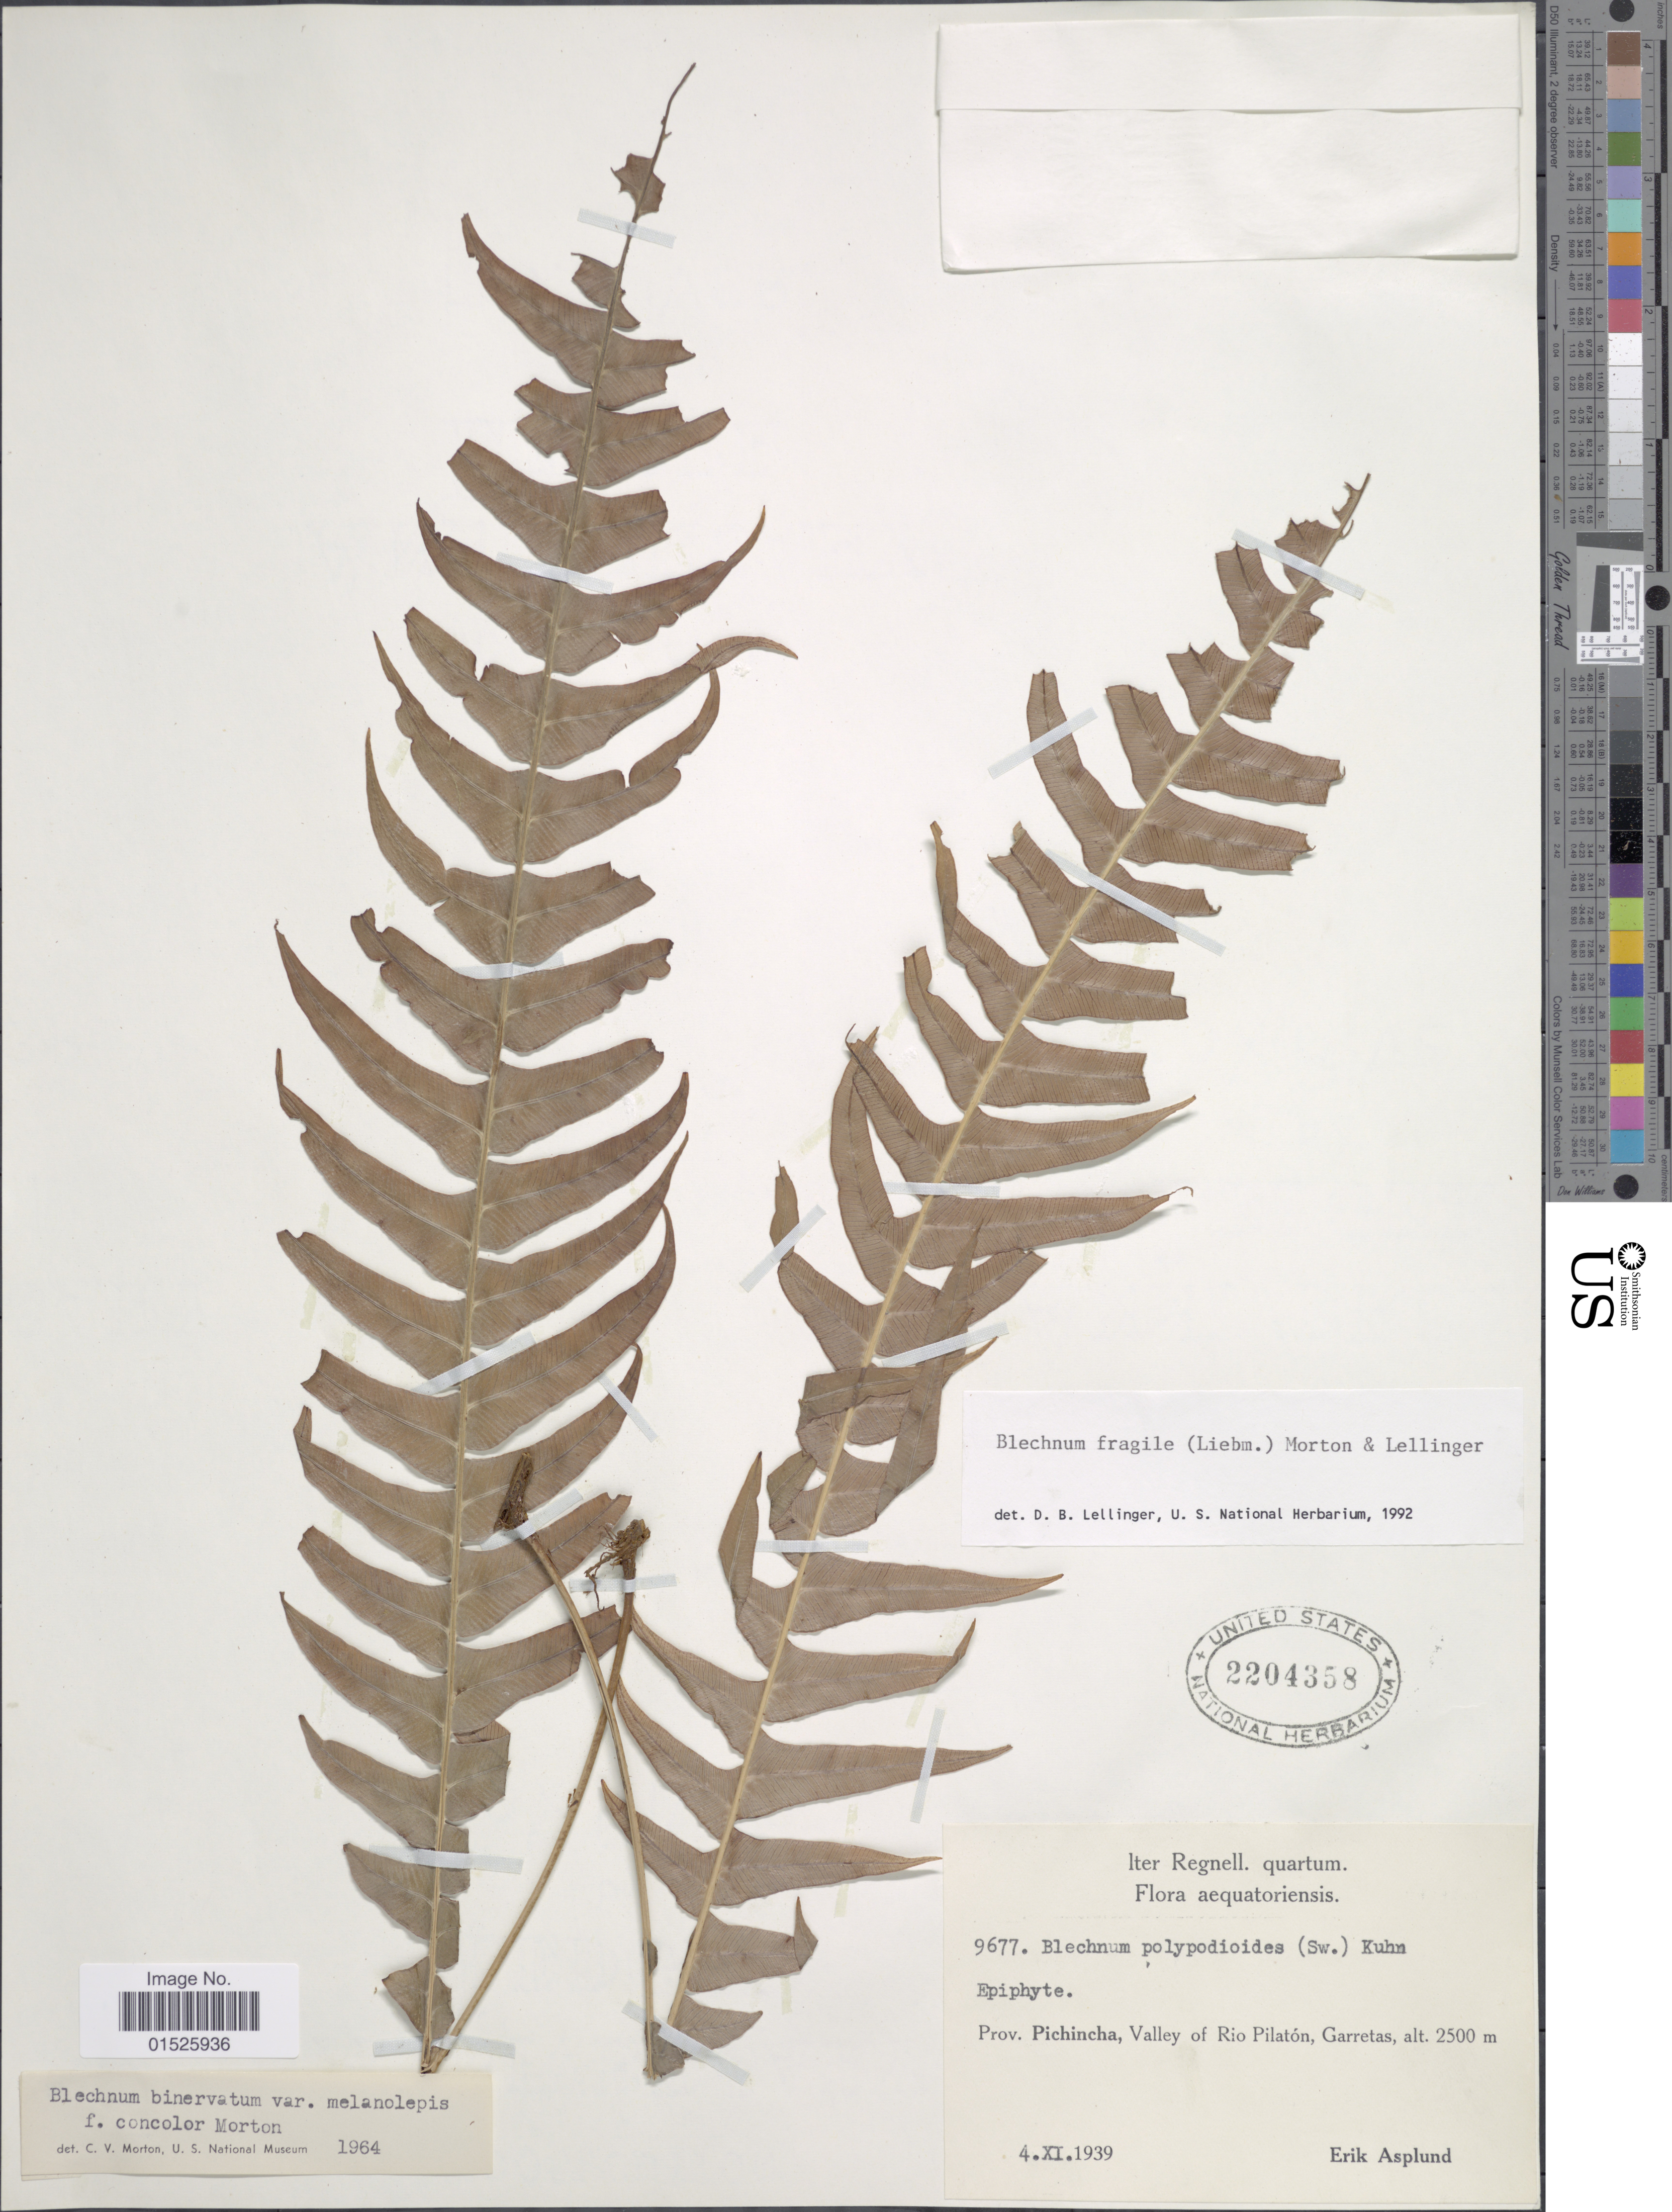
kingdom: Plantae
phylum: Tracheophyta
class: Polypodiopsida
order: Polypodiales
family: Blechnaceae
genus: Blechnum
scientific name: Blechnum fragile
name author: (Liebm.) C.V. Morton & Lellinger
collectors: E. Asplund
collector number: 9677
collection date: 1939-11-04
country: Ecuador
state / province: Pichincha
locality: Valley of Rio Pilatón, Garretas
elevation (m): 2500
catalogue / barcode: US 2204358